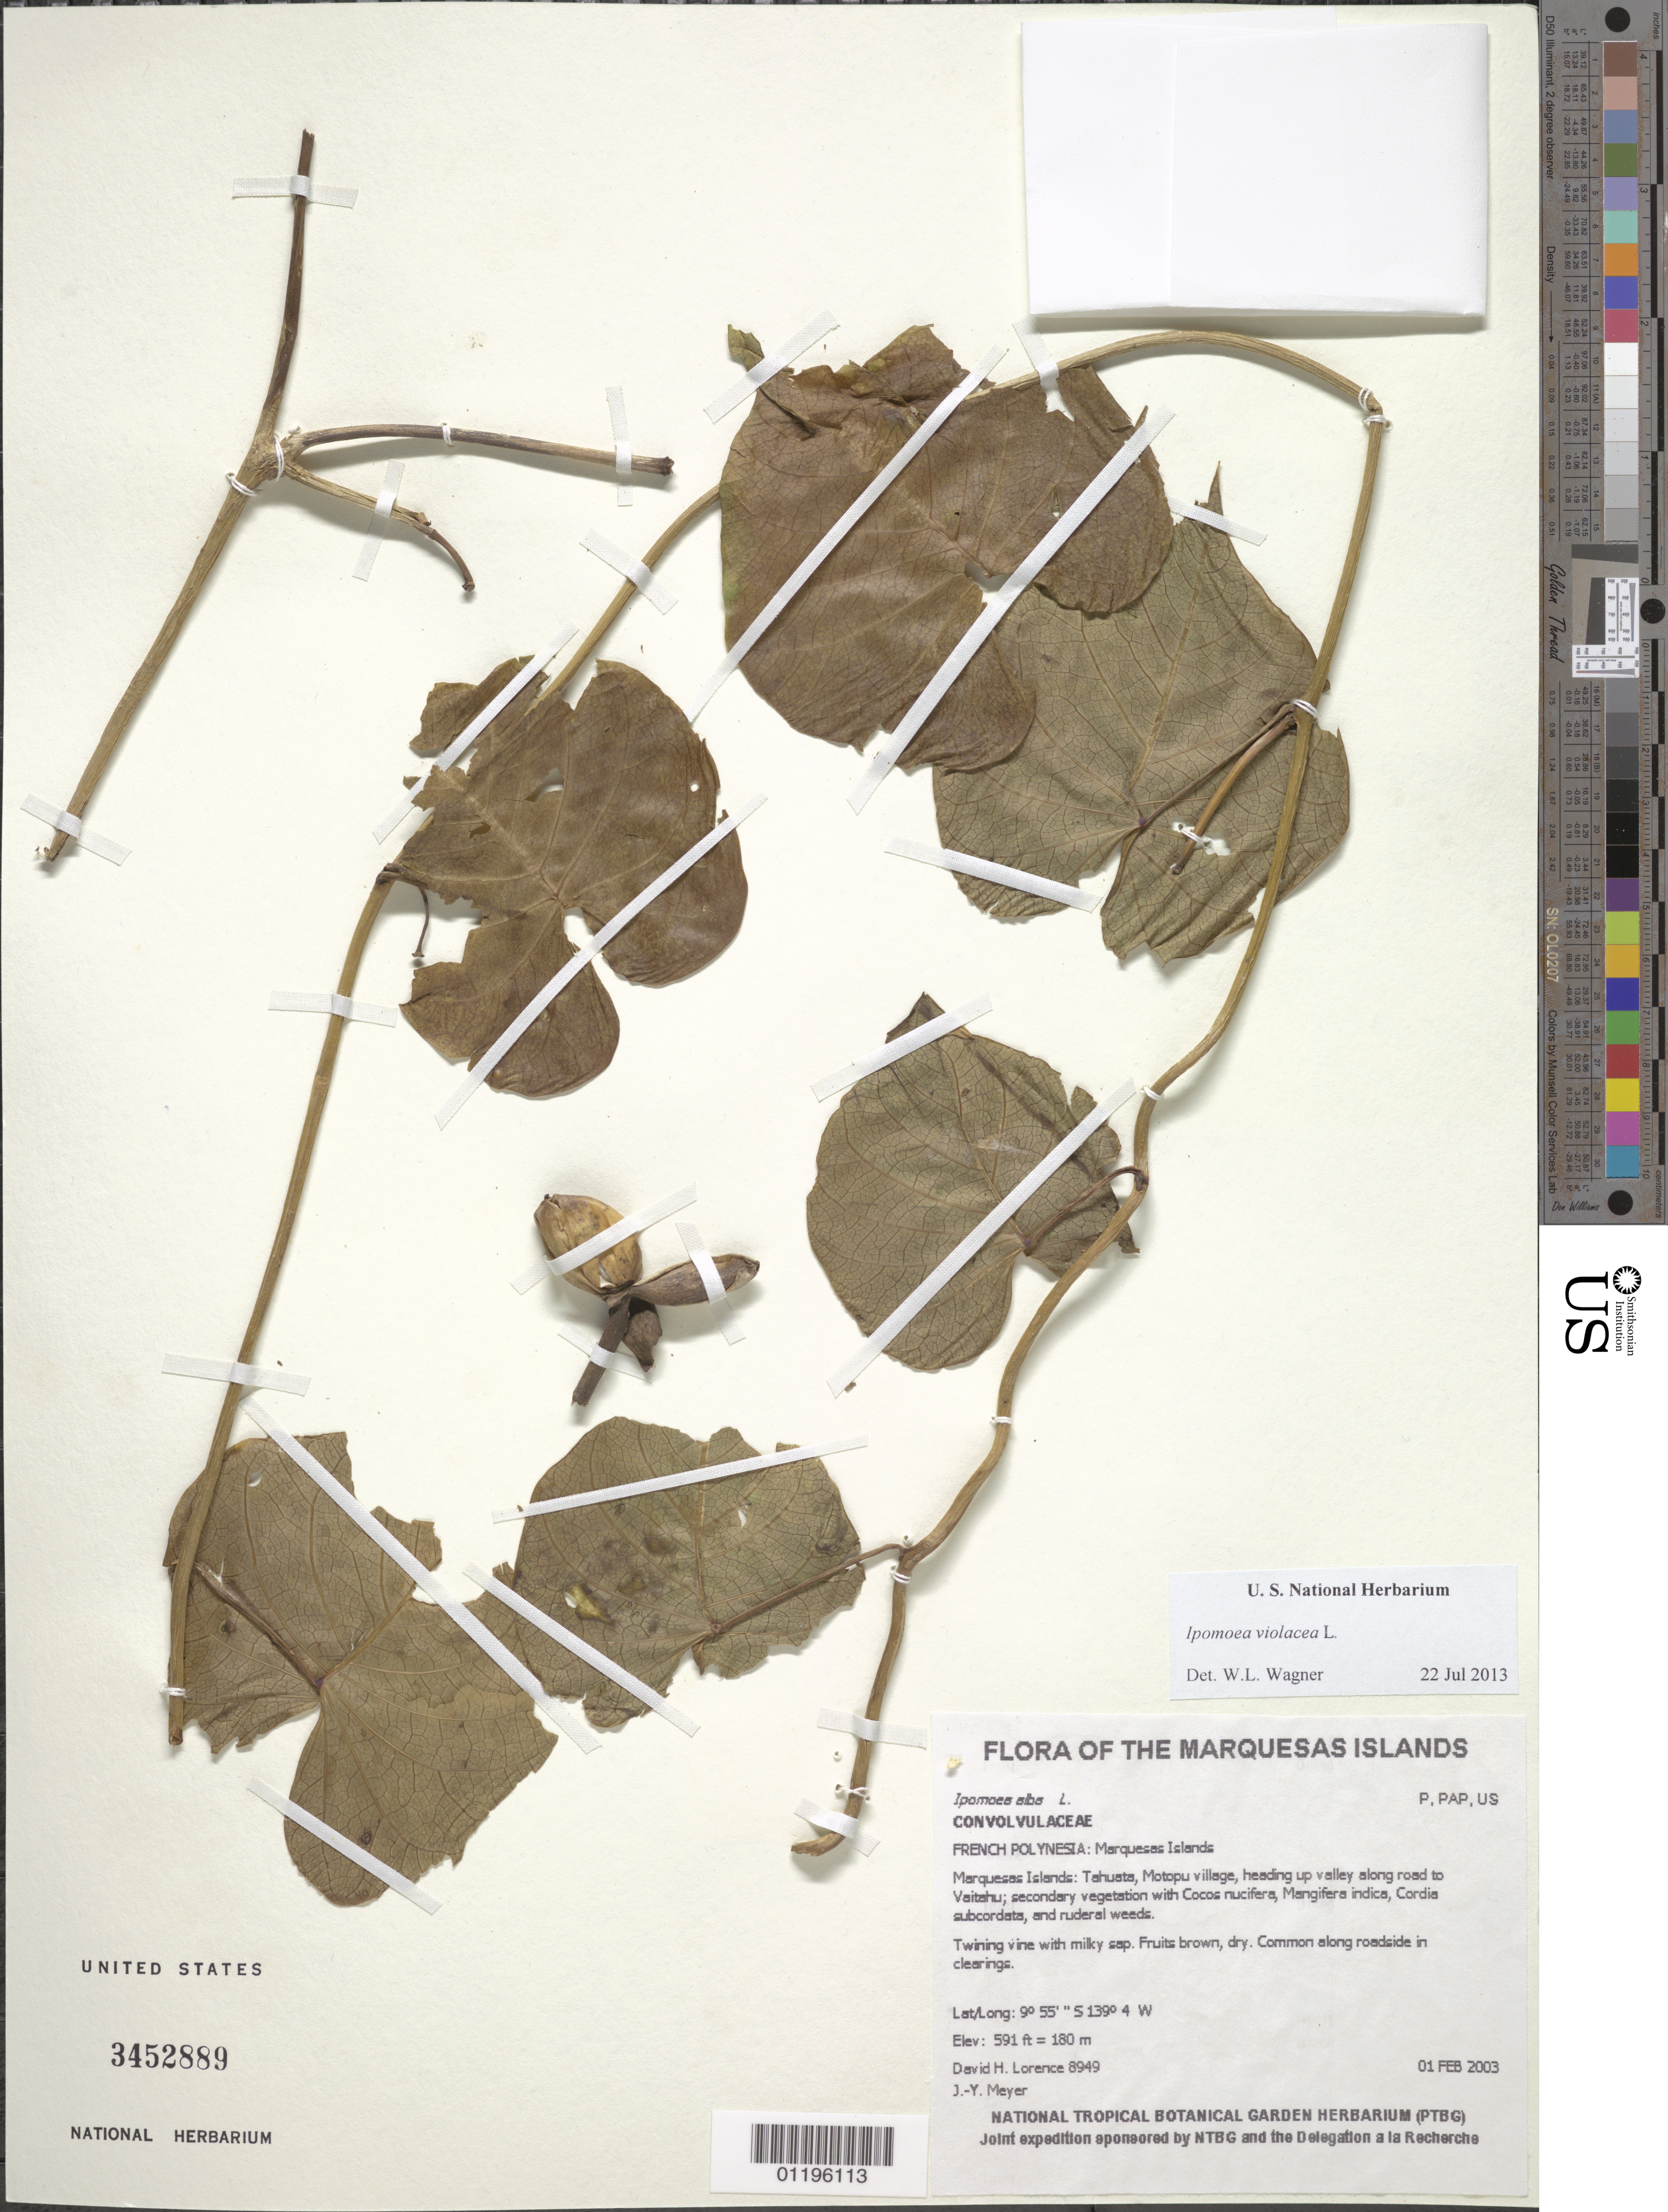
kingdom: Plantae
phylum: Tracheophyta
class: Magnoliopsida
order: Solanales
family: Convolvulaceae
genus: Ipomoea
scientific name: Ipomoea violacea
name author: L.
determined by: Lorence, David H., (PTBG), National Tropical Botanical Garden (UNITED STATES)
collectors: D. Lorence & J.-Y. Meyer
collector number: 8949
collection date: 2003-02-01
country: French Polynesia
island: Tahuata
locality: Motopu village, heading up valley along road to Vaitahu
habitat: Common along roadside in clearings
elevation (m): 180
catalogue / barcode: US 3452889